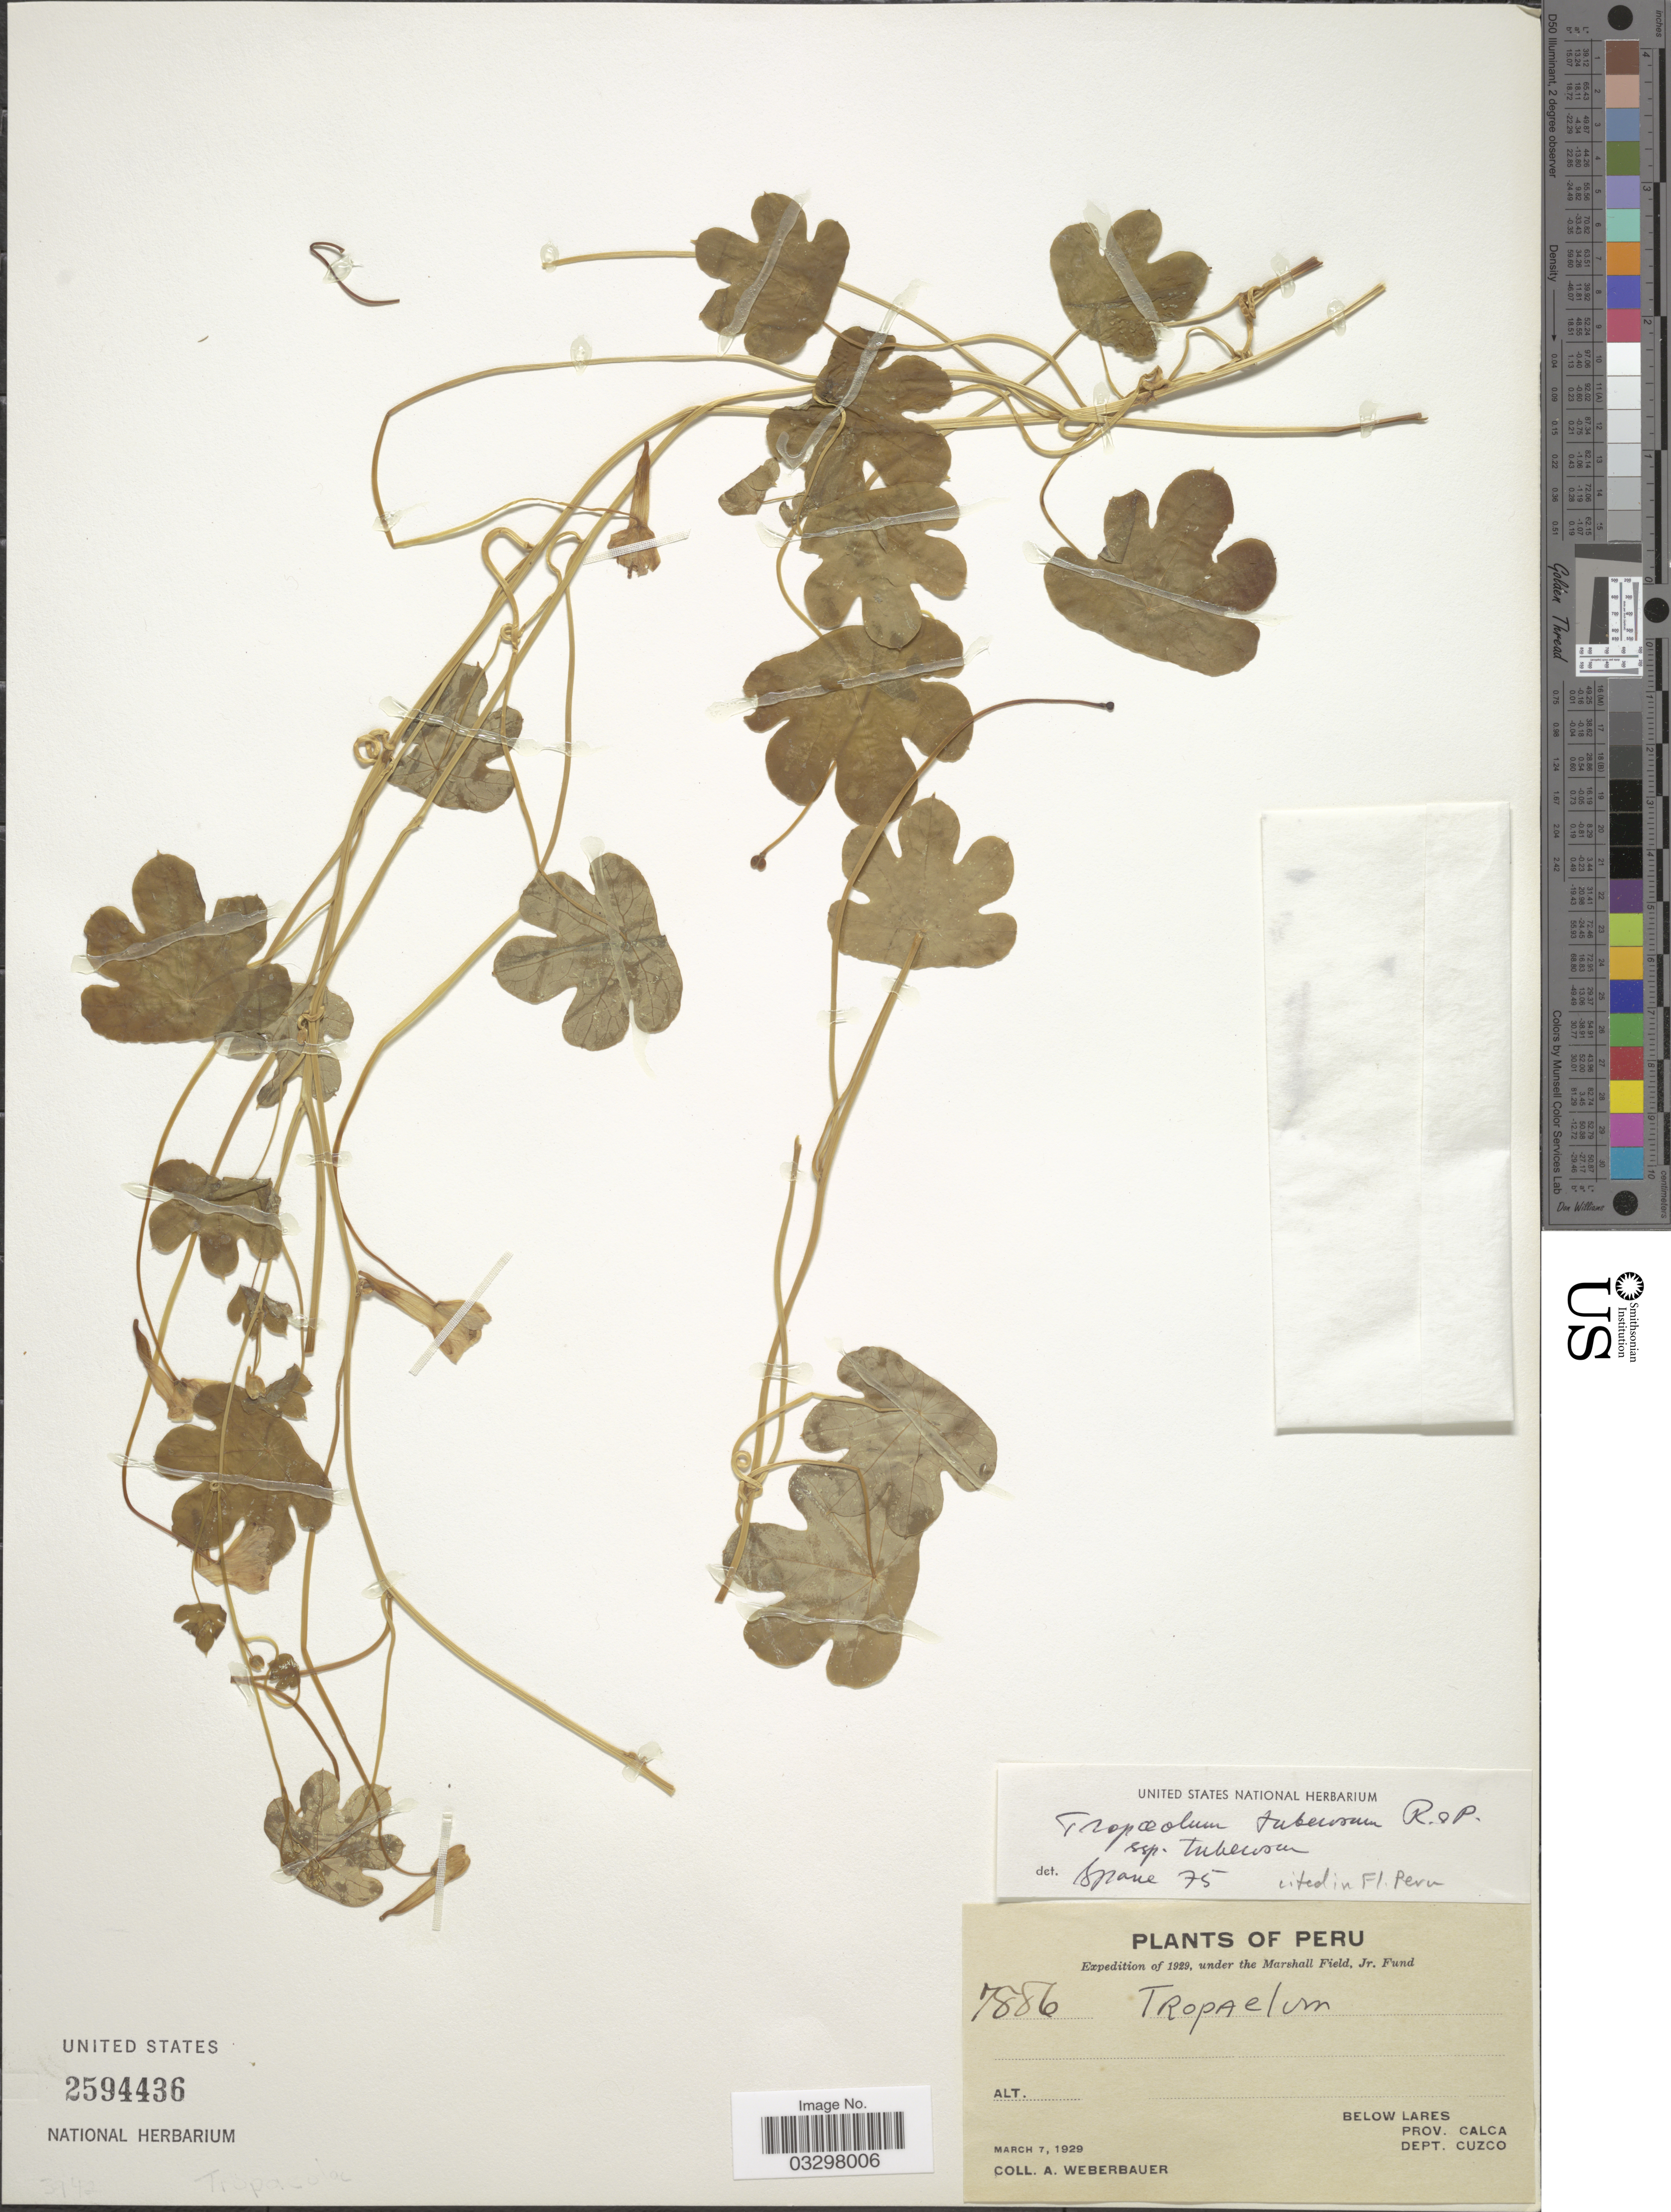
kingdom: Plantae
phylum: Tracheophyta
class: Magnoliopsida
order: Brassicales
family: Tropaeolaceae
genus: Tropaeolum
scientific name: Tropaeolum tuberosum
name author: Ruiz & Pav.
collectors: A. Weberbauer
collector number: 7886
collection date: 1929-03-07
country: Peru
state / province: Cusco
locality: Below Lares, Prov. Calca. Dept. Cuzco.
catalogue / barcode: US 2594436